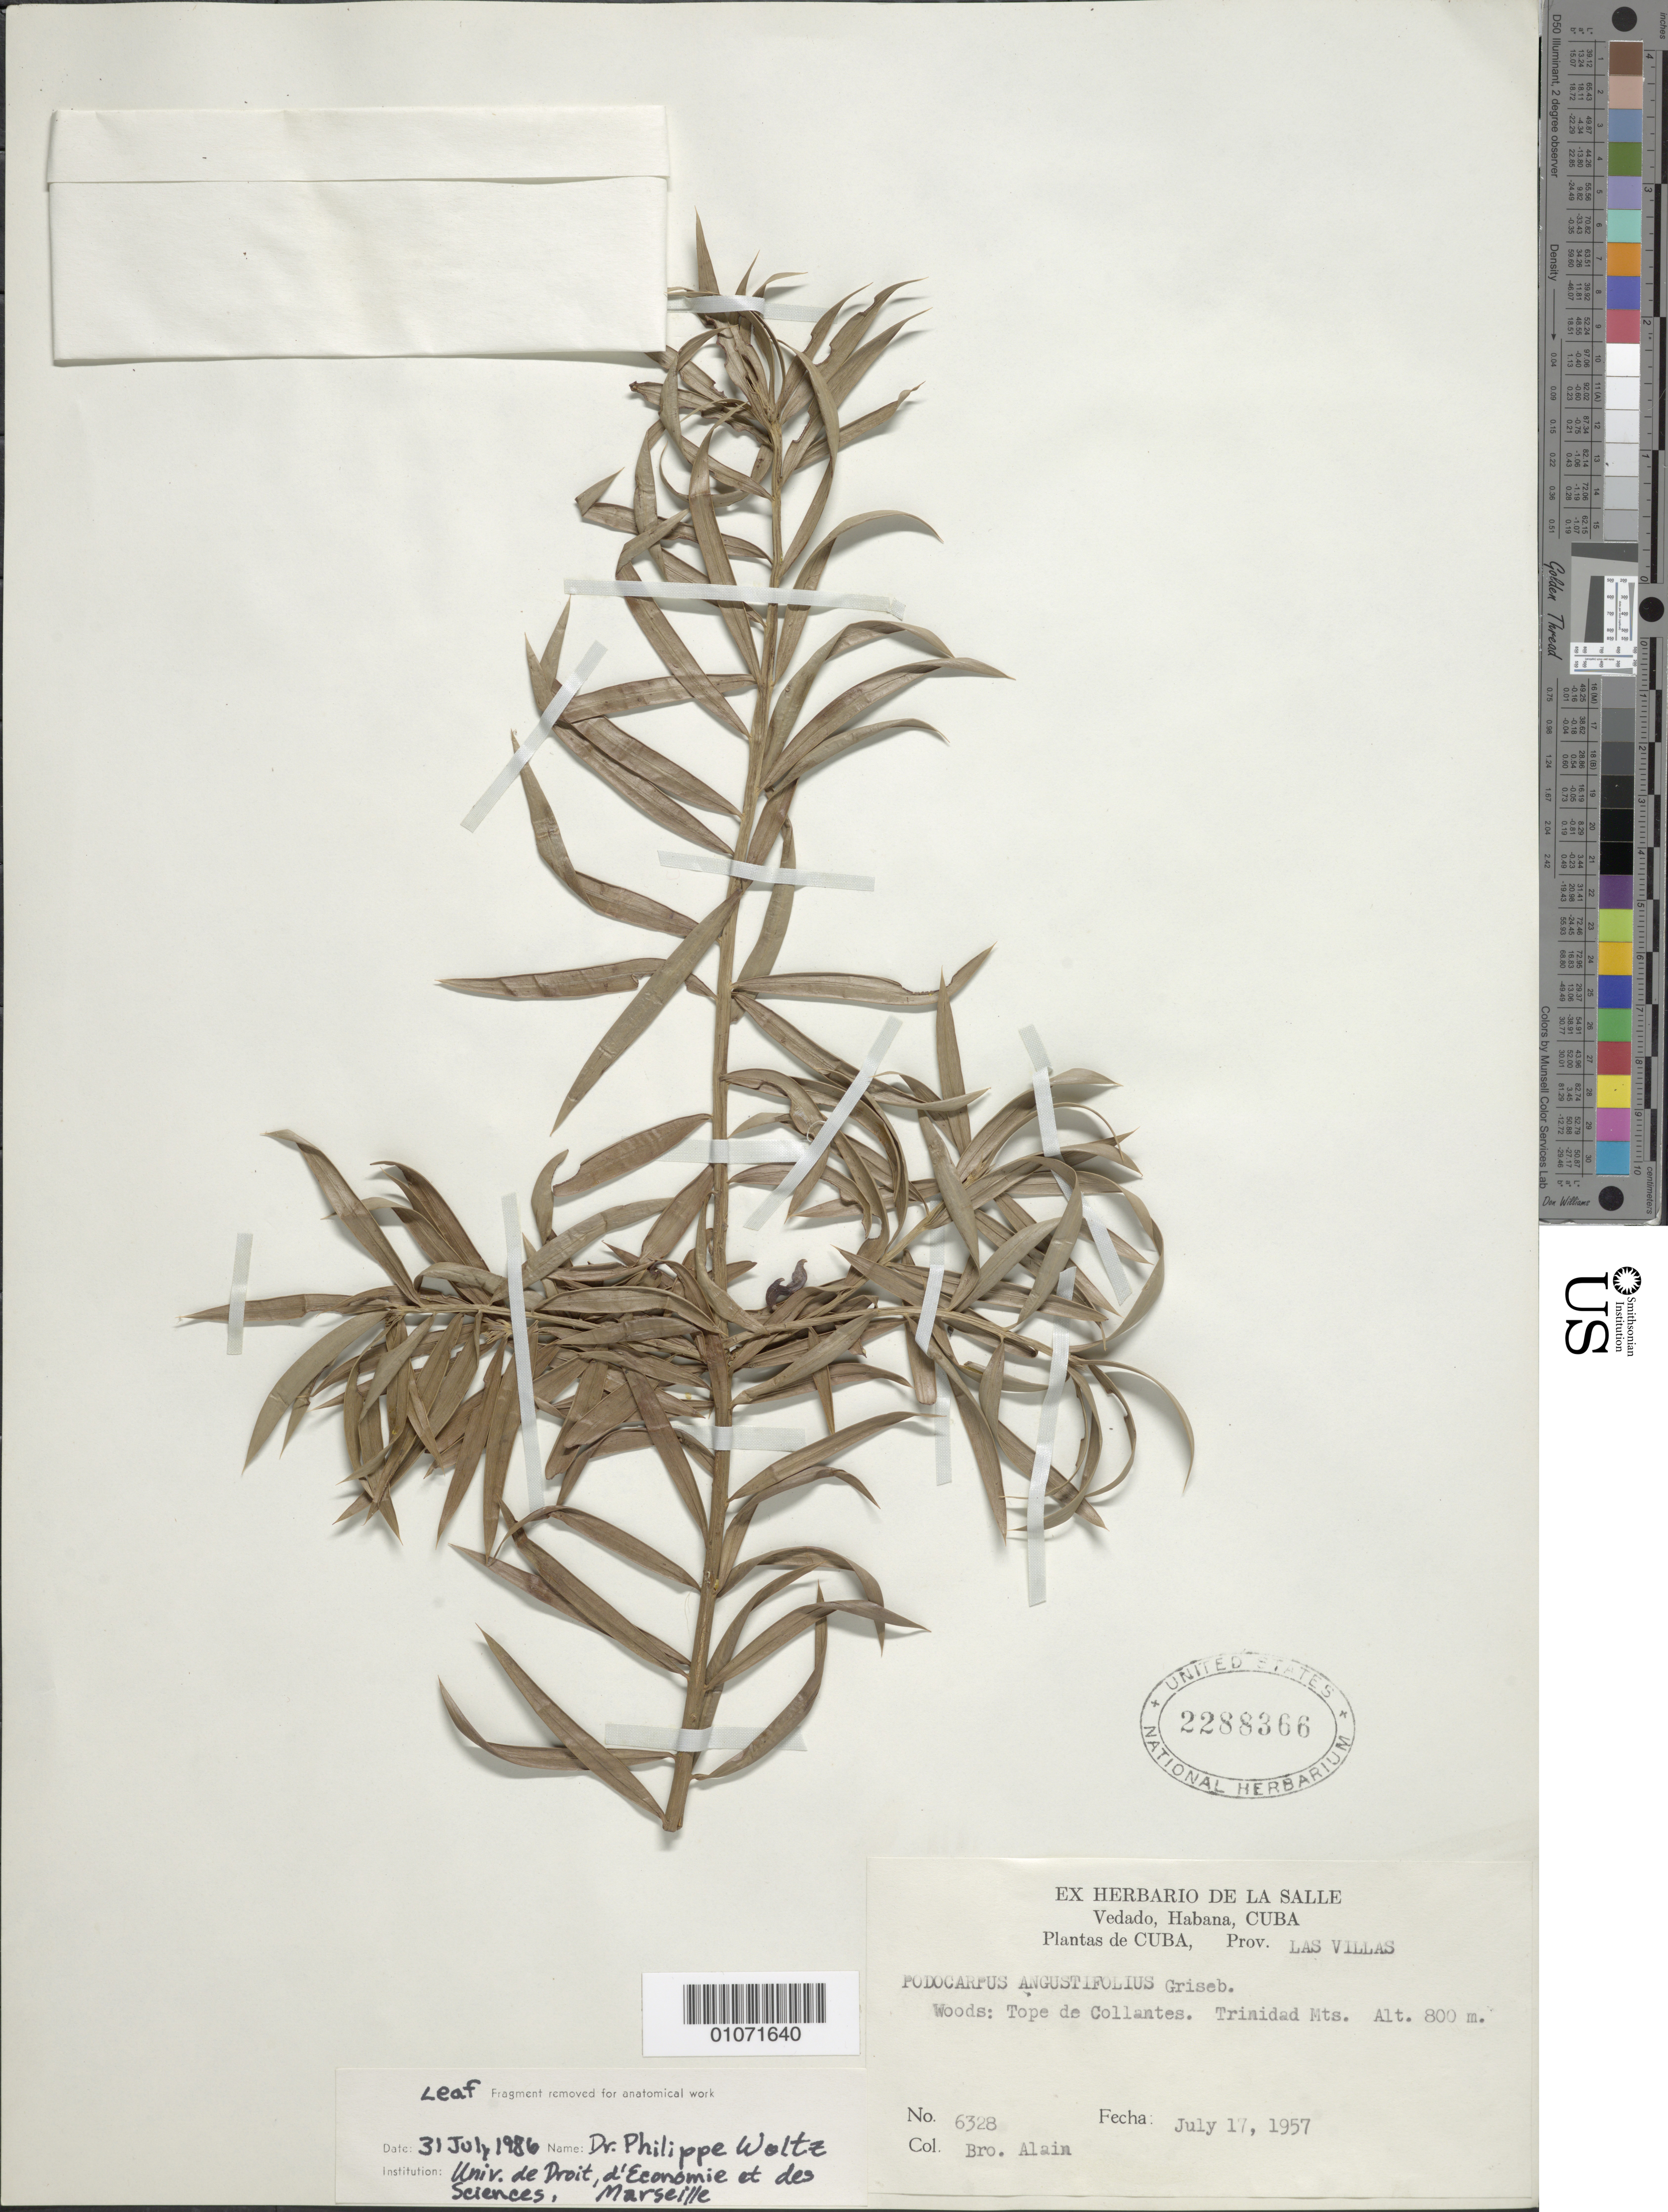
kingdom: Plantae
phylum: Tracheophyta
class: Pinopsida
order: Pinales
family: Podocarpaceae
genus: Podocarpus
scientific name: Podocarpus angustifolius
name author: Griseb.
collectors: A. H. Liogier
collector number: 6328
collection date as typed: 17 Jul 1957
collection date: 1957-07-17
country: Cuba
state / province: Las Villas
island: Cuba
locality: Tope de collantes, Trinidad mountains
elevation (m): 800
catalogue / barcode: US 2288366